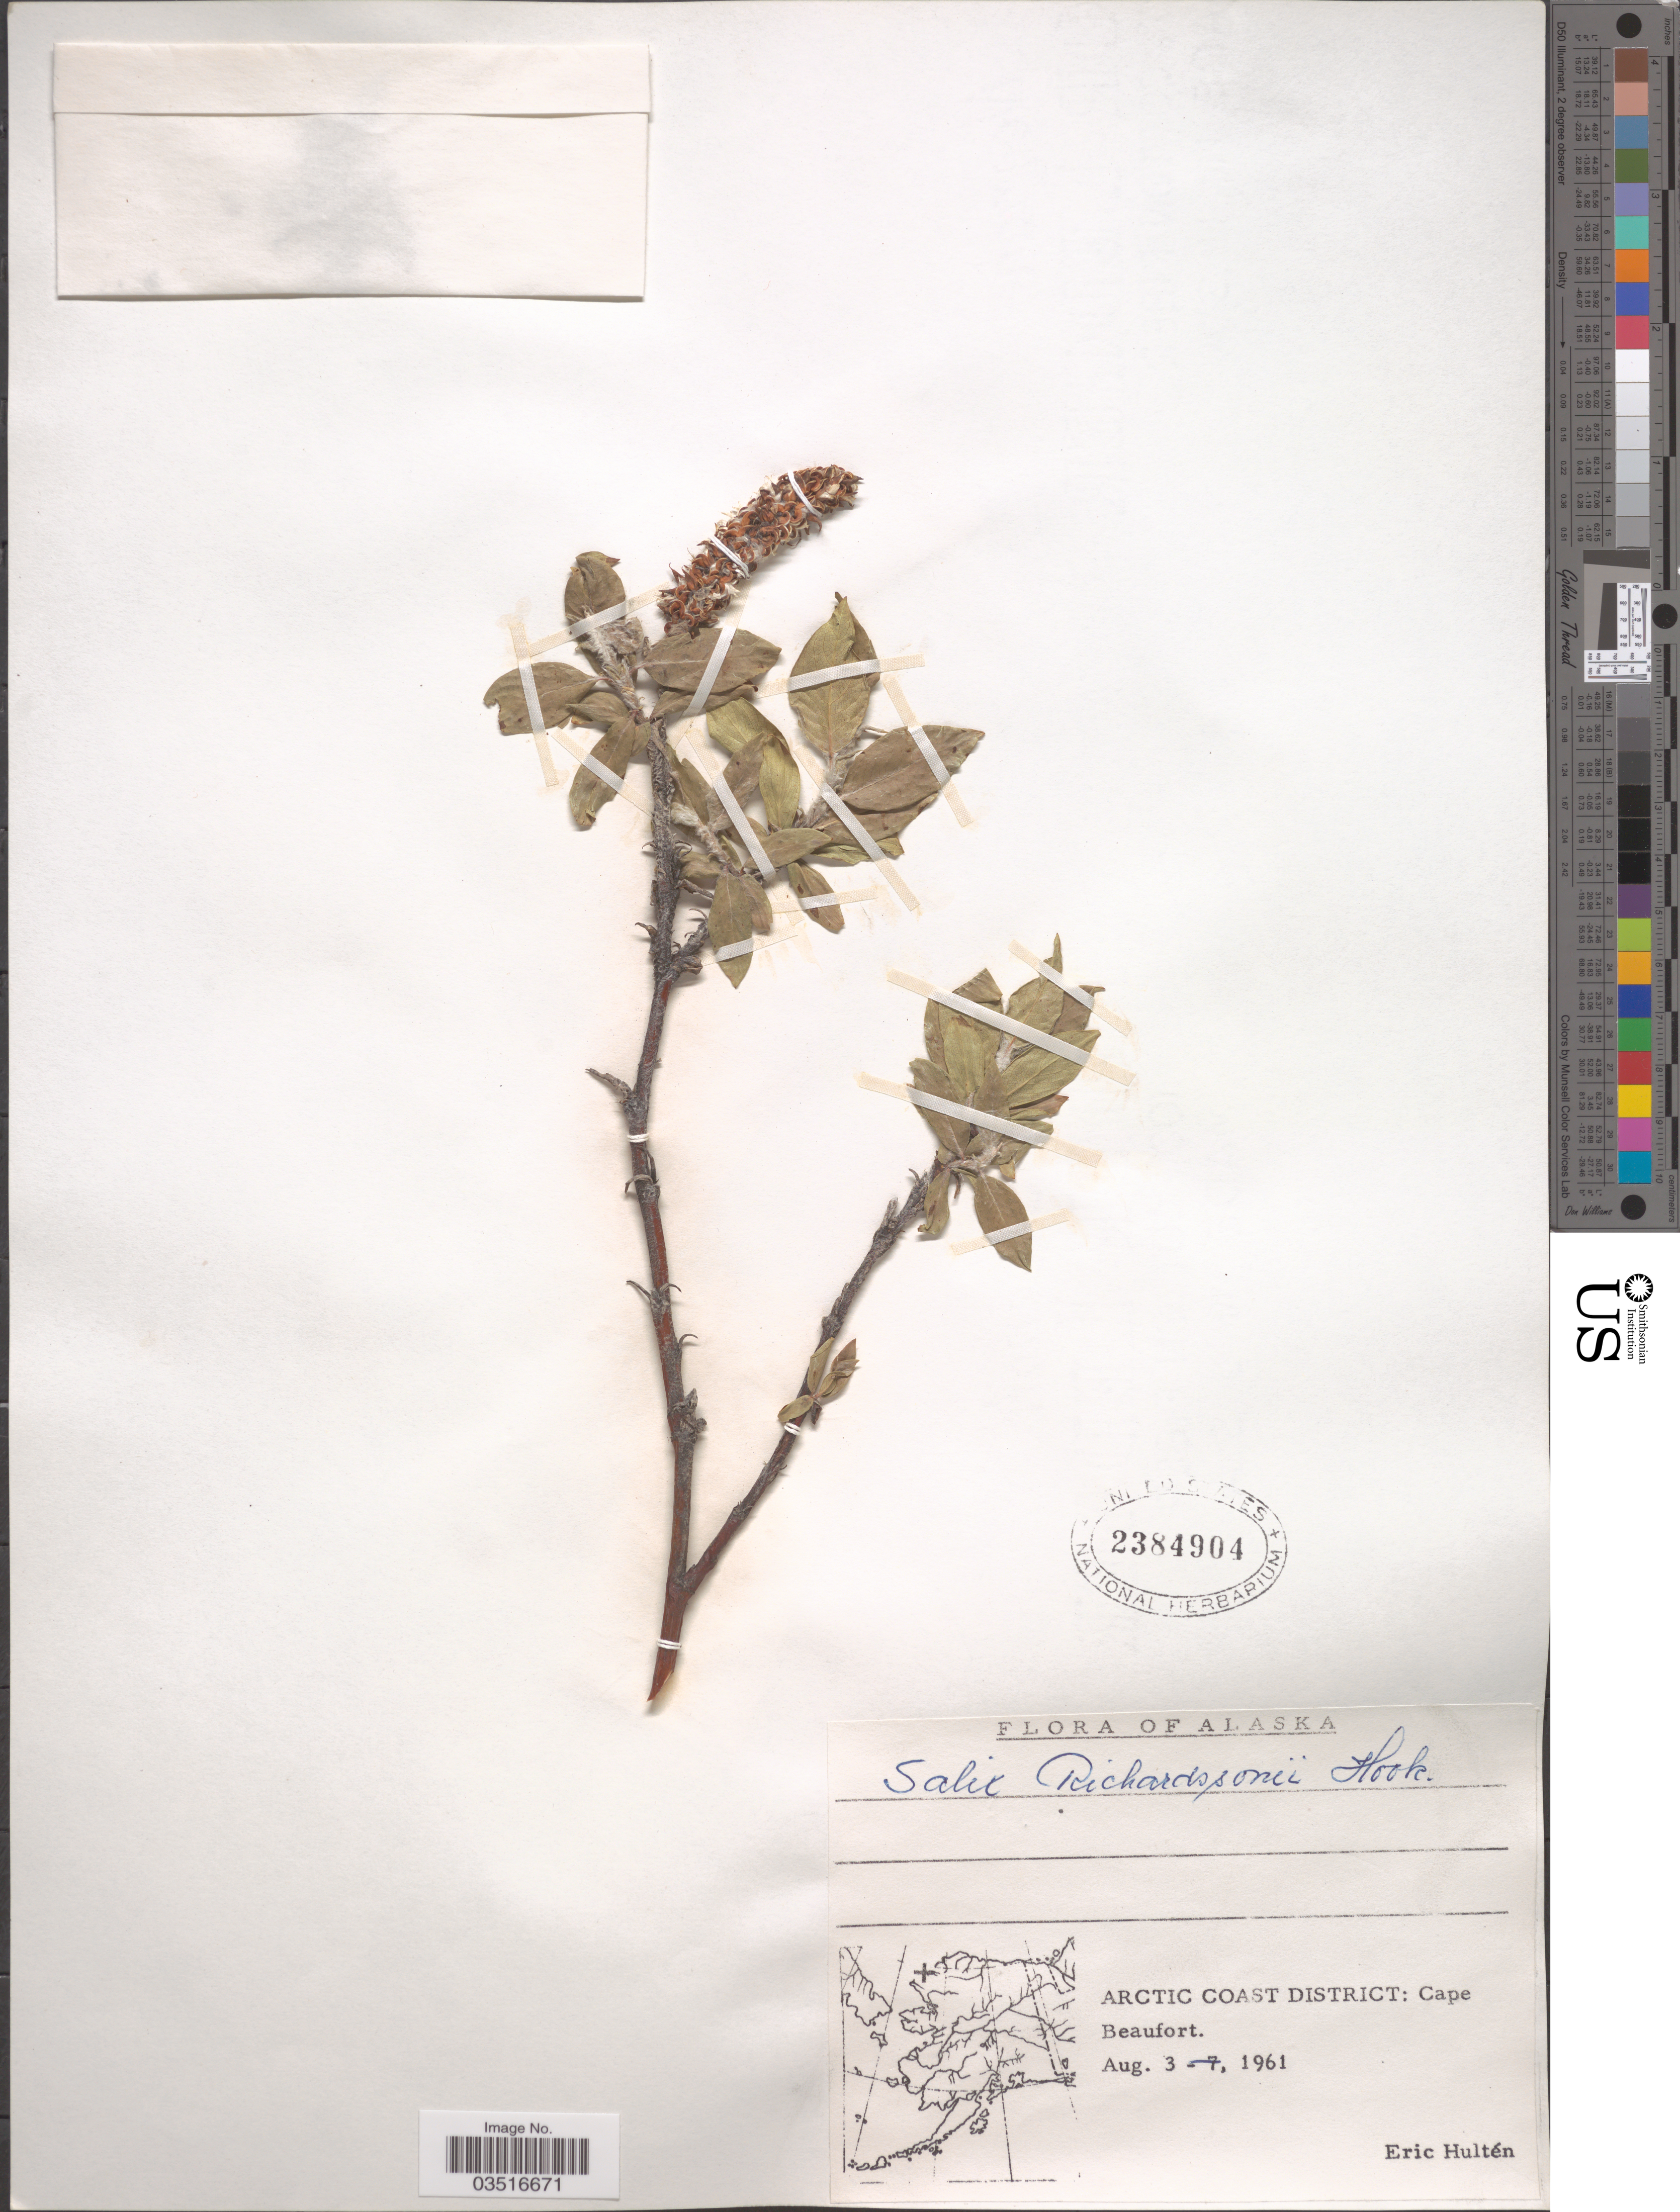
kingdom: Plantae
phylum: Tracheophyta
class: Magnoliopsida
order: Malpighiales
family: Salicaceae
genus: Salix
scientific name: Salix richardsonii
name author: Hook.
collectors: E. G. Hultén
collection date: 1961-08-03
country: United States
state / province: Alaska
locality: Arctic Coast District: Cape Beaufort.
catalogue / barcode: US 2384904